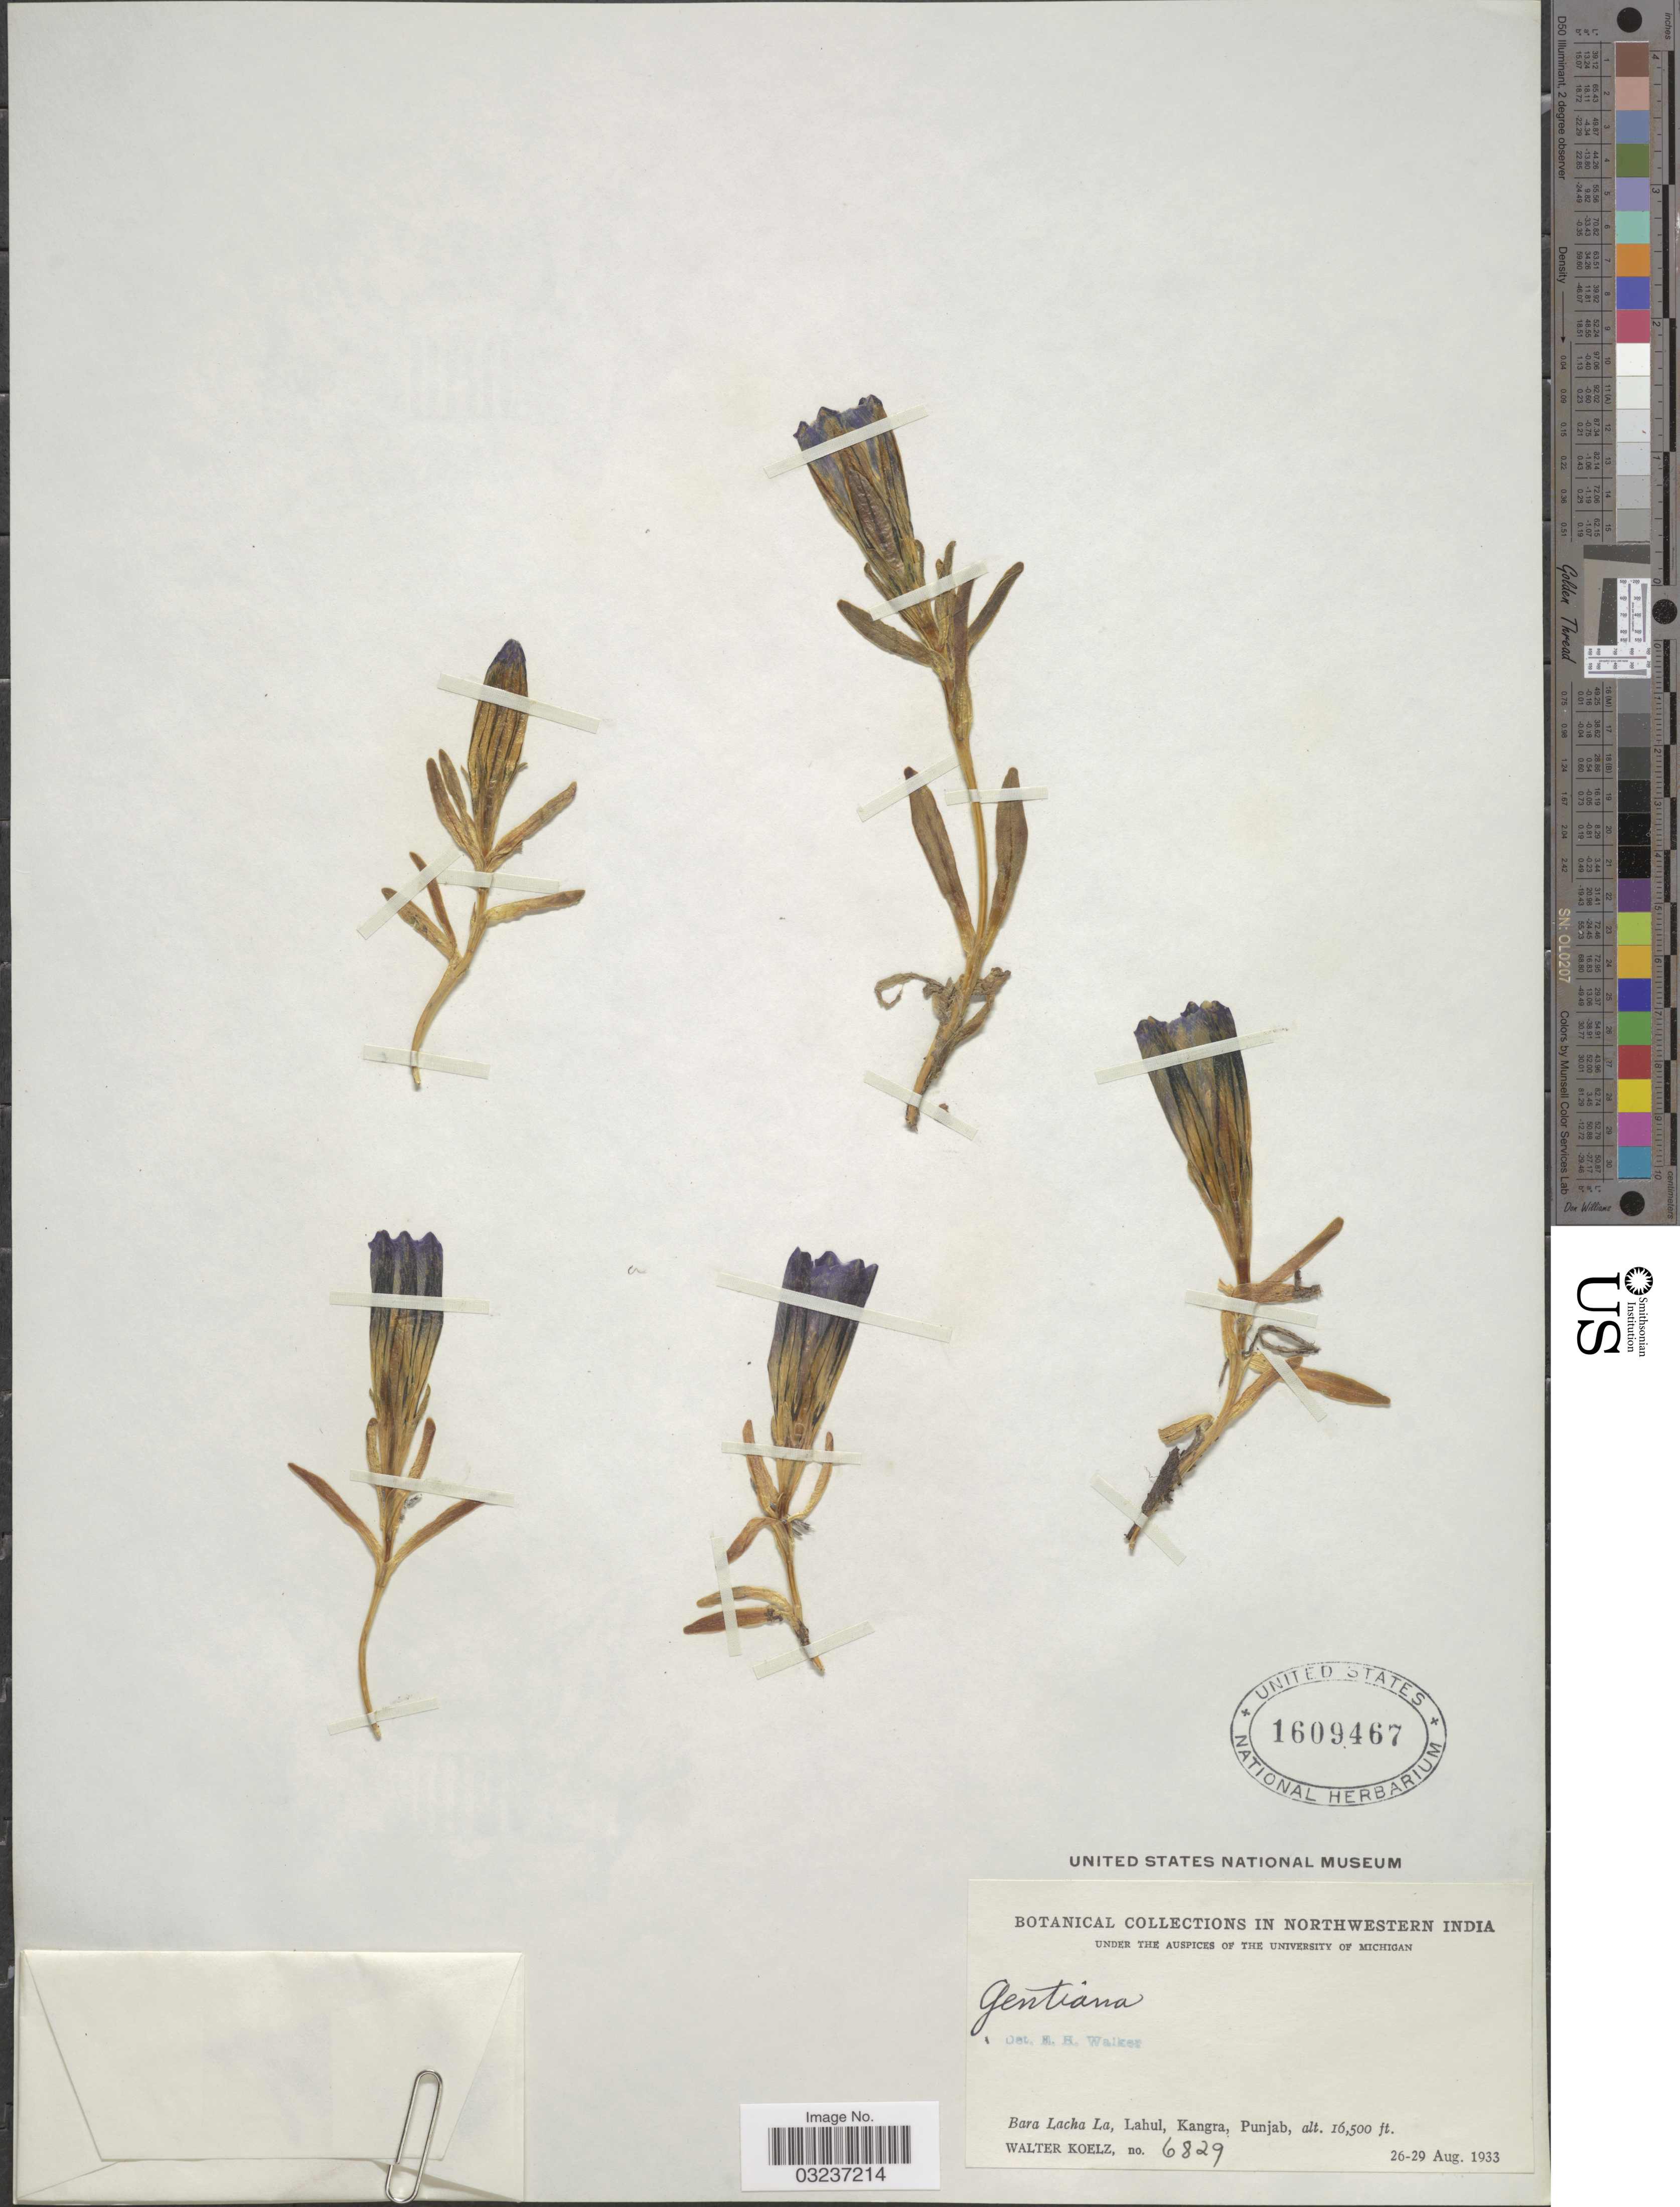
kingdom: Plantae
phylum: Tracheophyta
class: Magnoliopsida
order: Gentianales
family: Gentianaceae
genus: Gentiana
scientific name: Gentiana sp.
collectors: W. N. Koelz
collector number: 6829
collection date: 1933-08-26/1933-08-29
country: India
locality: Northwestern India. Bara Lacha La, Lahul, Kangra.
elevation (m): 5029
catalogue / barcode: US 1609467